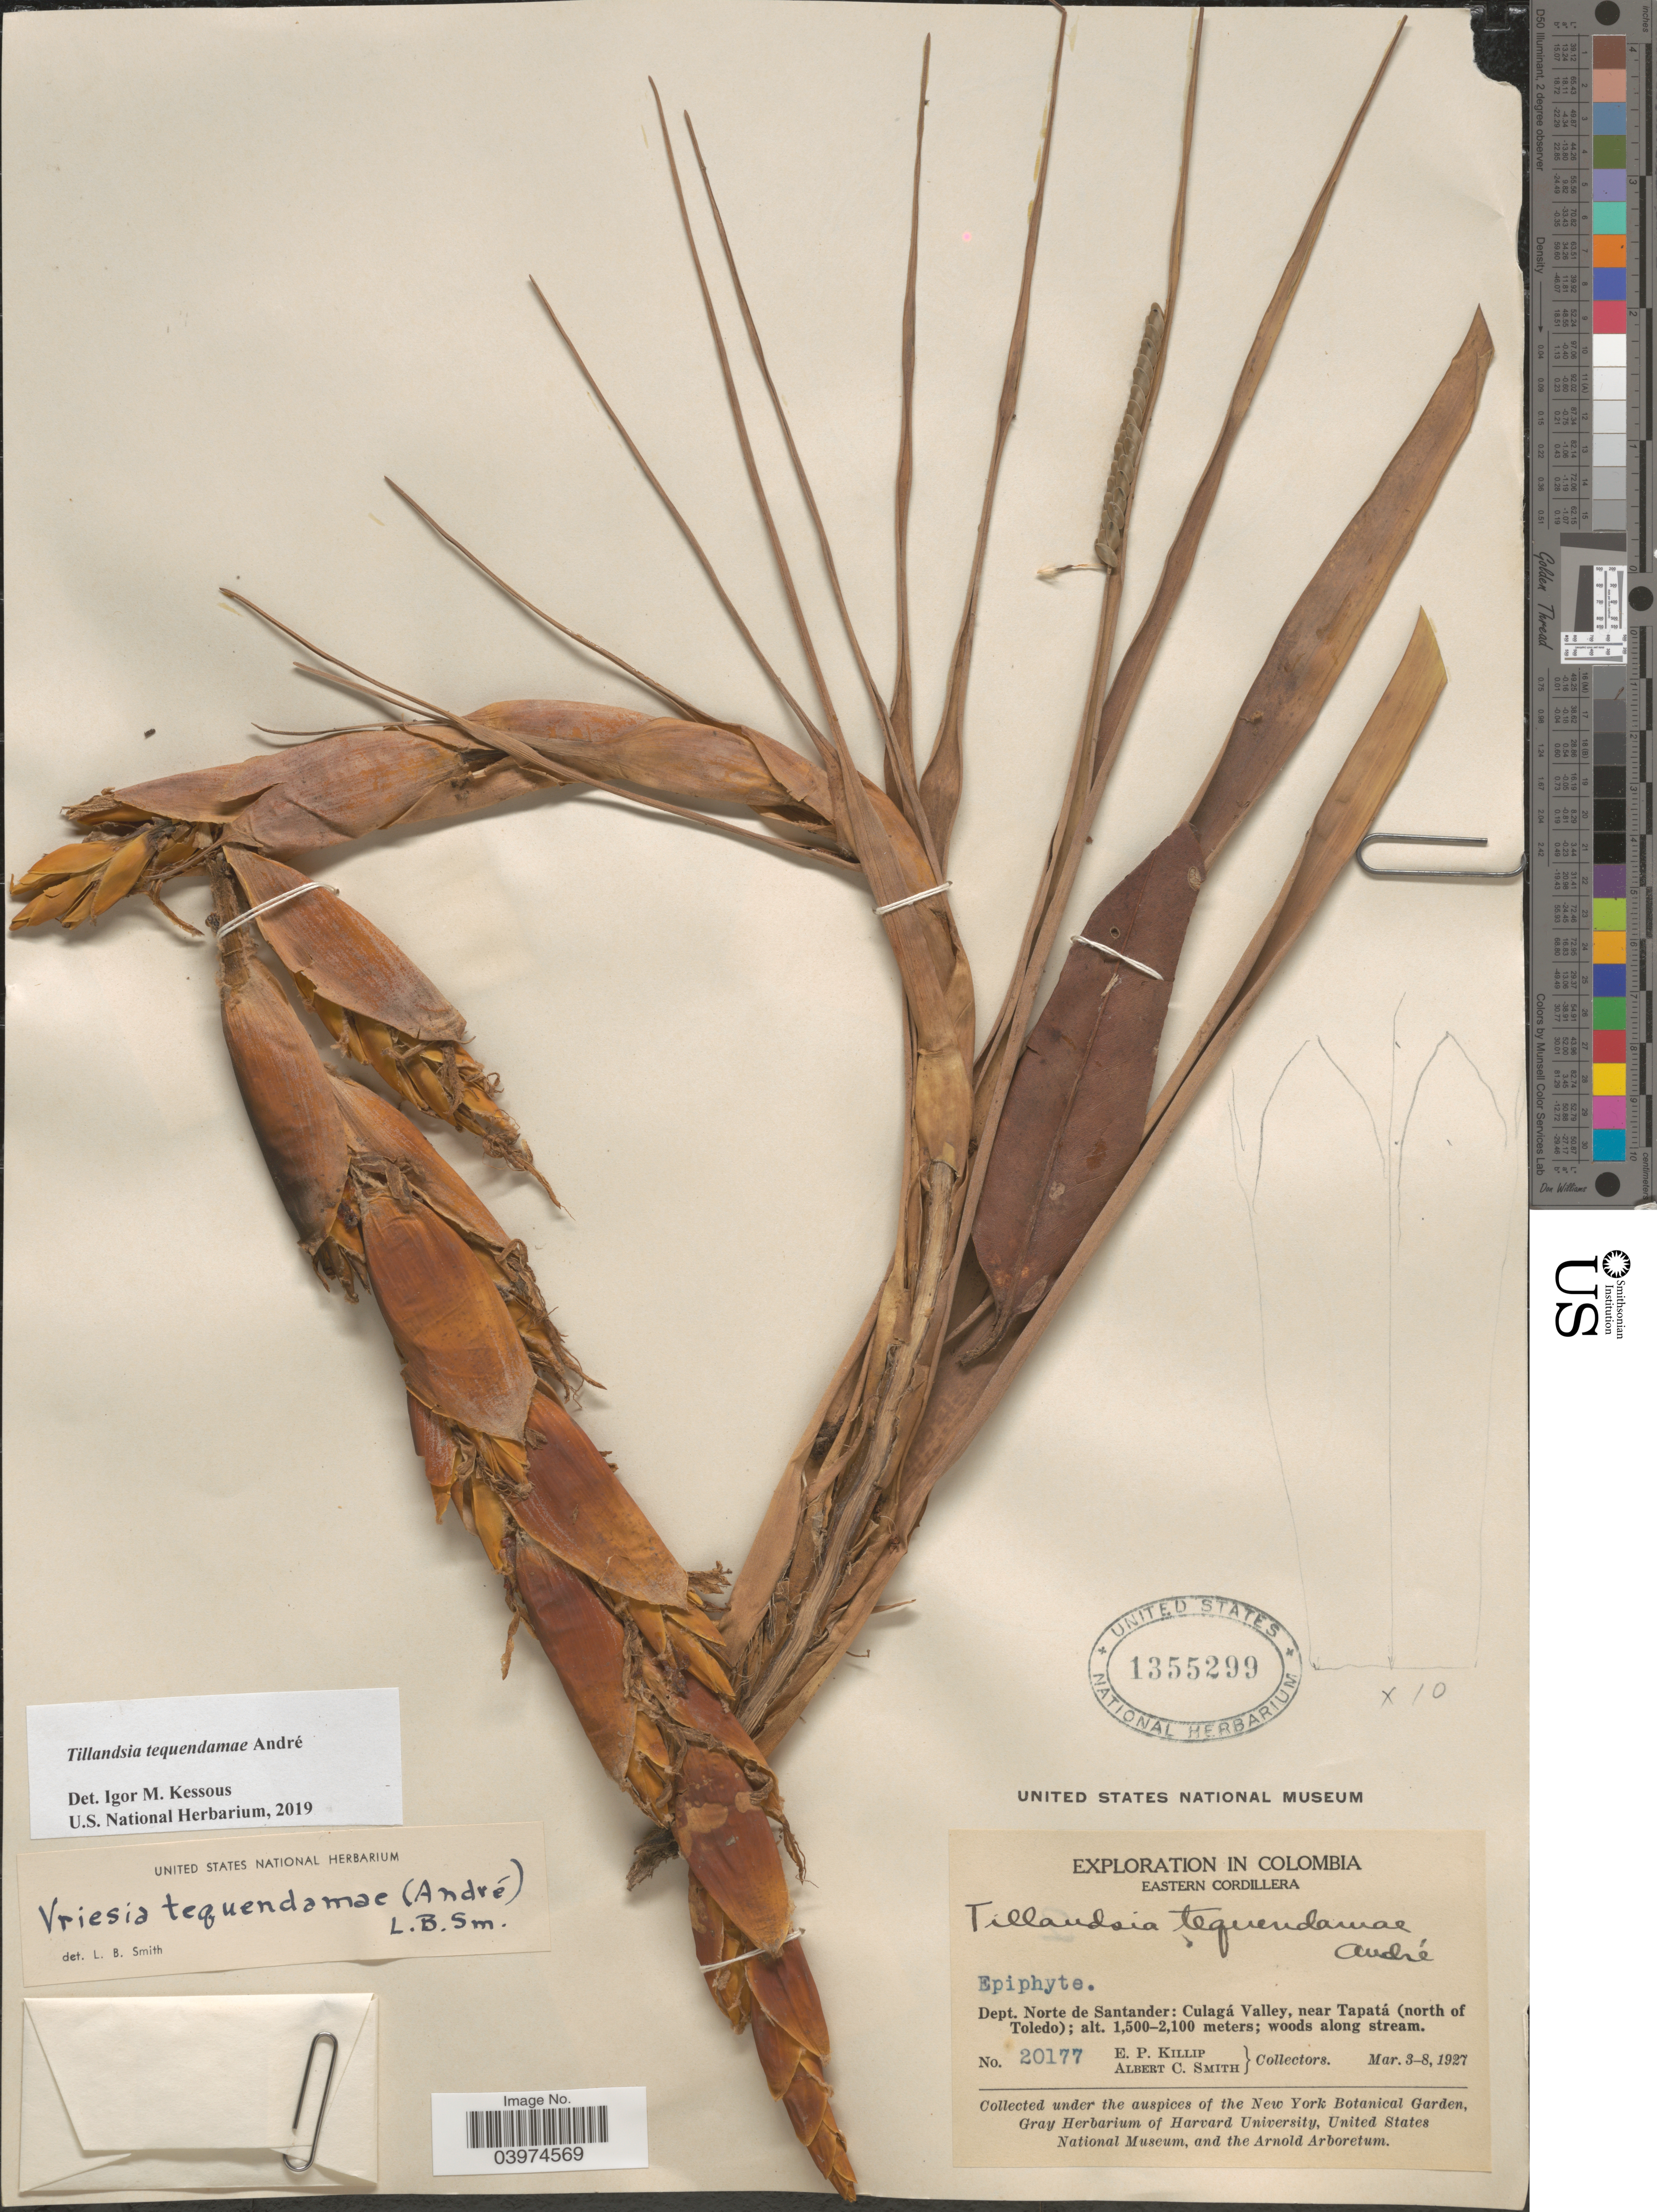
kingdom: Plantae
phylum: Tracheophyta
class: Liliopsida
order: Poales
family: Bromeliaceae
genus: Vriesea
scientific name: Vriesea tequendamae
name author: (André) L.B. Sm.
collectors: E. P. Killip & A. C. Smith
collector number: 20177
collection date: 1927-03-03/1927-03-08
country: Colombia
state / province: Norte de Santander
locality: Exploration in Colombia. Eastern Cordillera. Dept. Norte de Santander: Culagá Valley, near Tapatá (north of Toledo); woods along stream.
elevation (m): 1500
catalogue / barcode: US 1355299